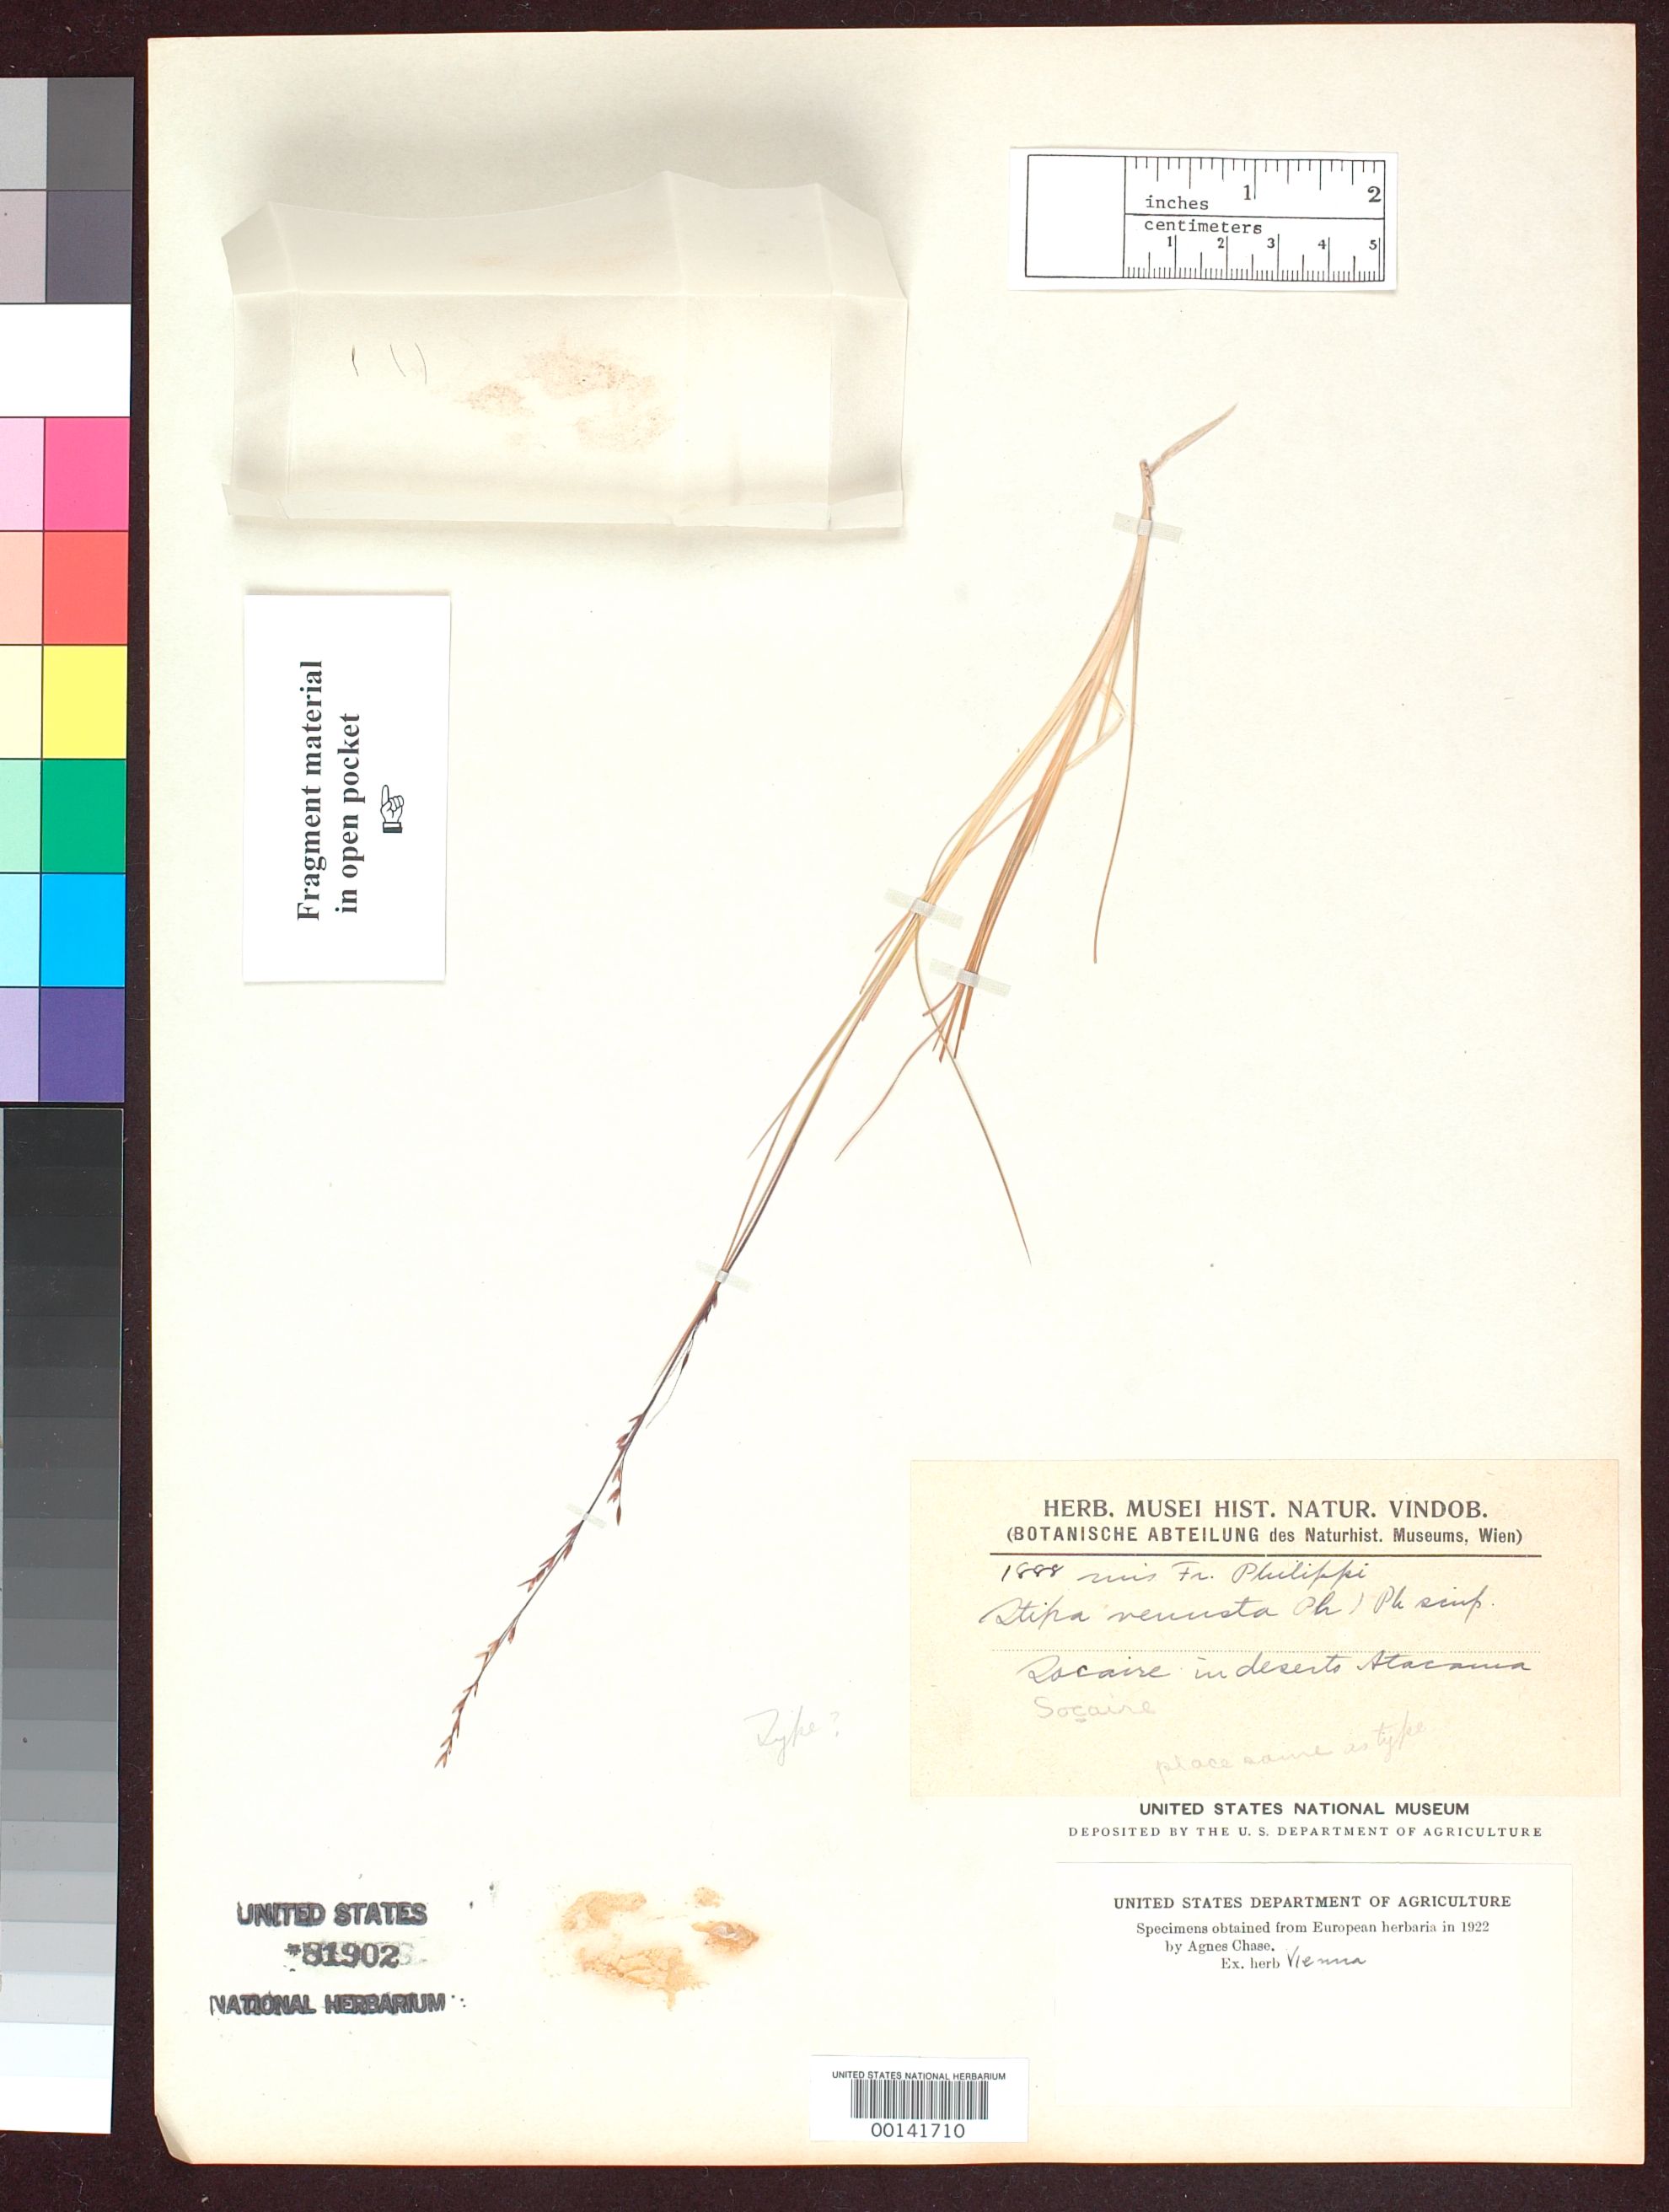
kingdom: Plantae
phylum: Tracheophyta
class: Liliopsida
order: Poales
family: Poaceae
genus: Stipa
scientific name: Stipa venusta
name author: Phil.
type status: Possible Type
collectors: R. A. Philippi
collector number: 1888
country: Chile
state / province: Atacama (III) / Tarapacá (I)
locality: Socaire.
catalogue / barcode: US 81902